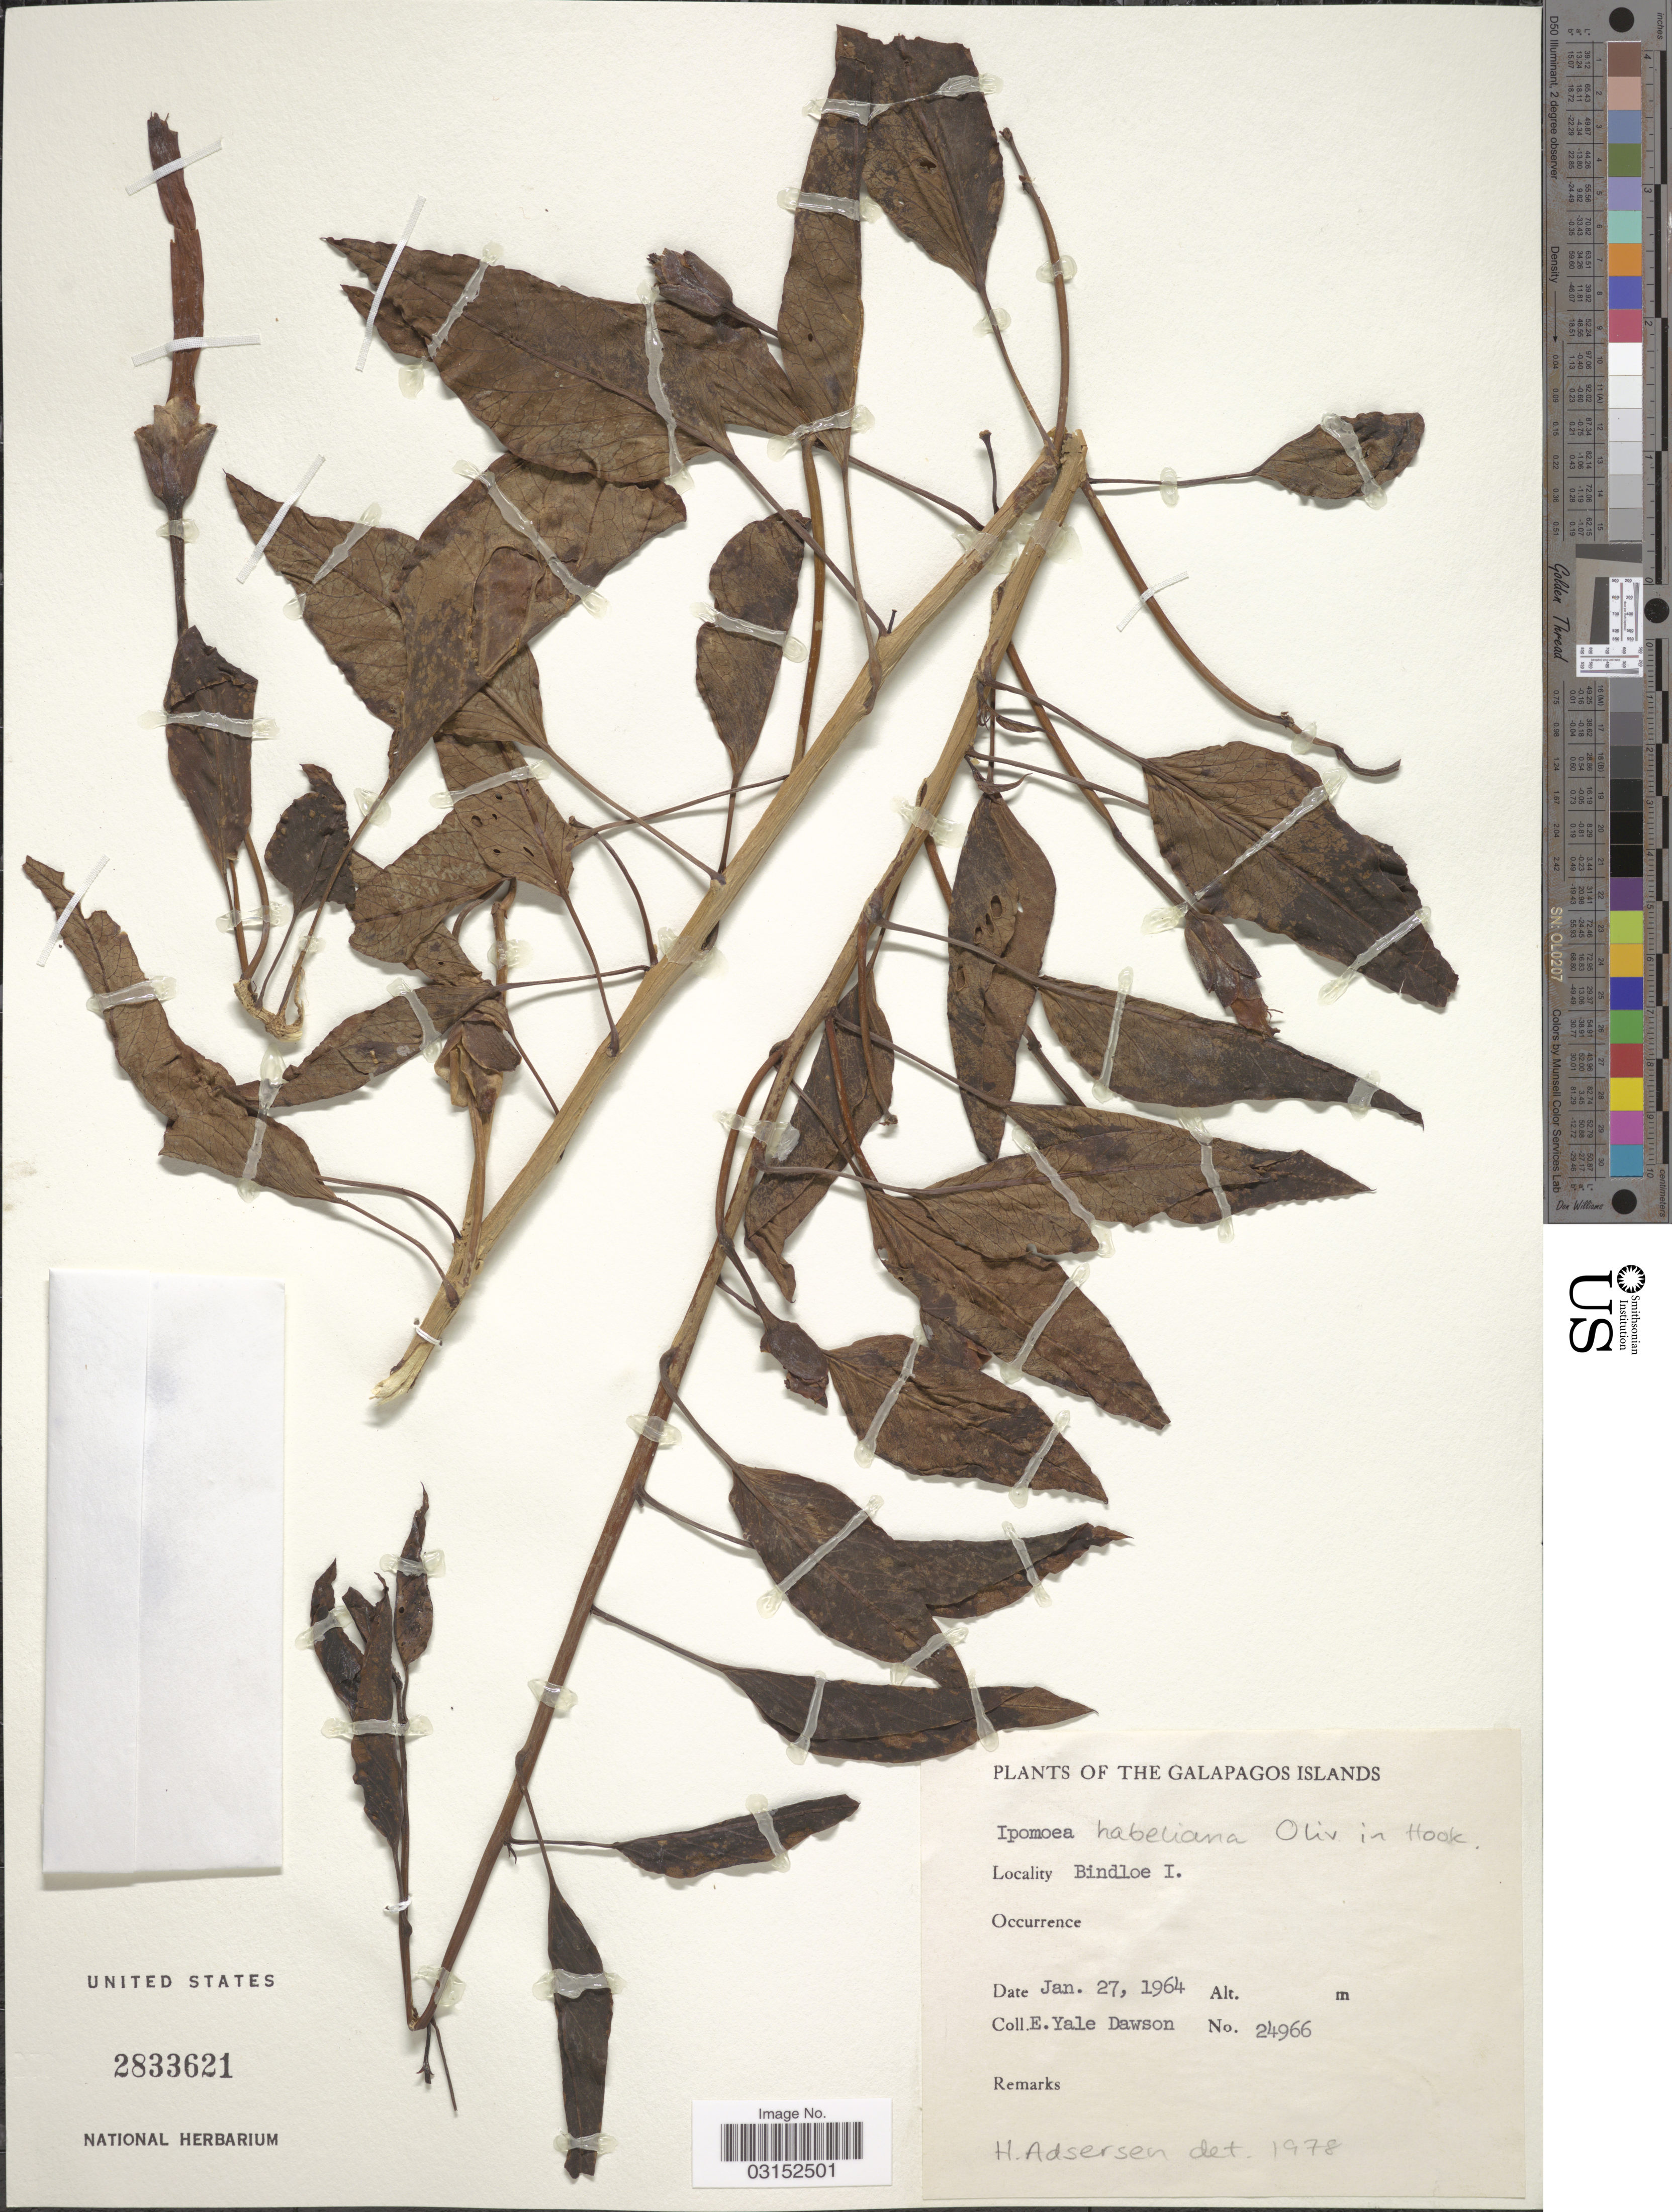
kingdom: Plantae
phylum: Tracheophyta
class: Magnoliopsida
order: Solanales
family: Convolvulaceae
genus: Ipomoea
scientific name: Ipomoea habeliana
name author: Oliv.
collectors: N. Yensen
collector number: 24966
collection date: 1964-01-27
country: Ecuador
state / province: Colón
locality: The Galapagos Islands, Bindloe I.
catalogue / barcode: US 2833621